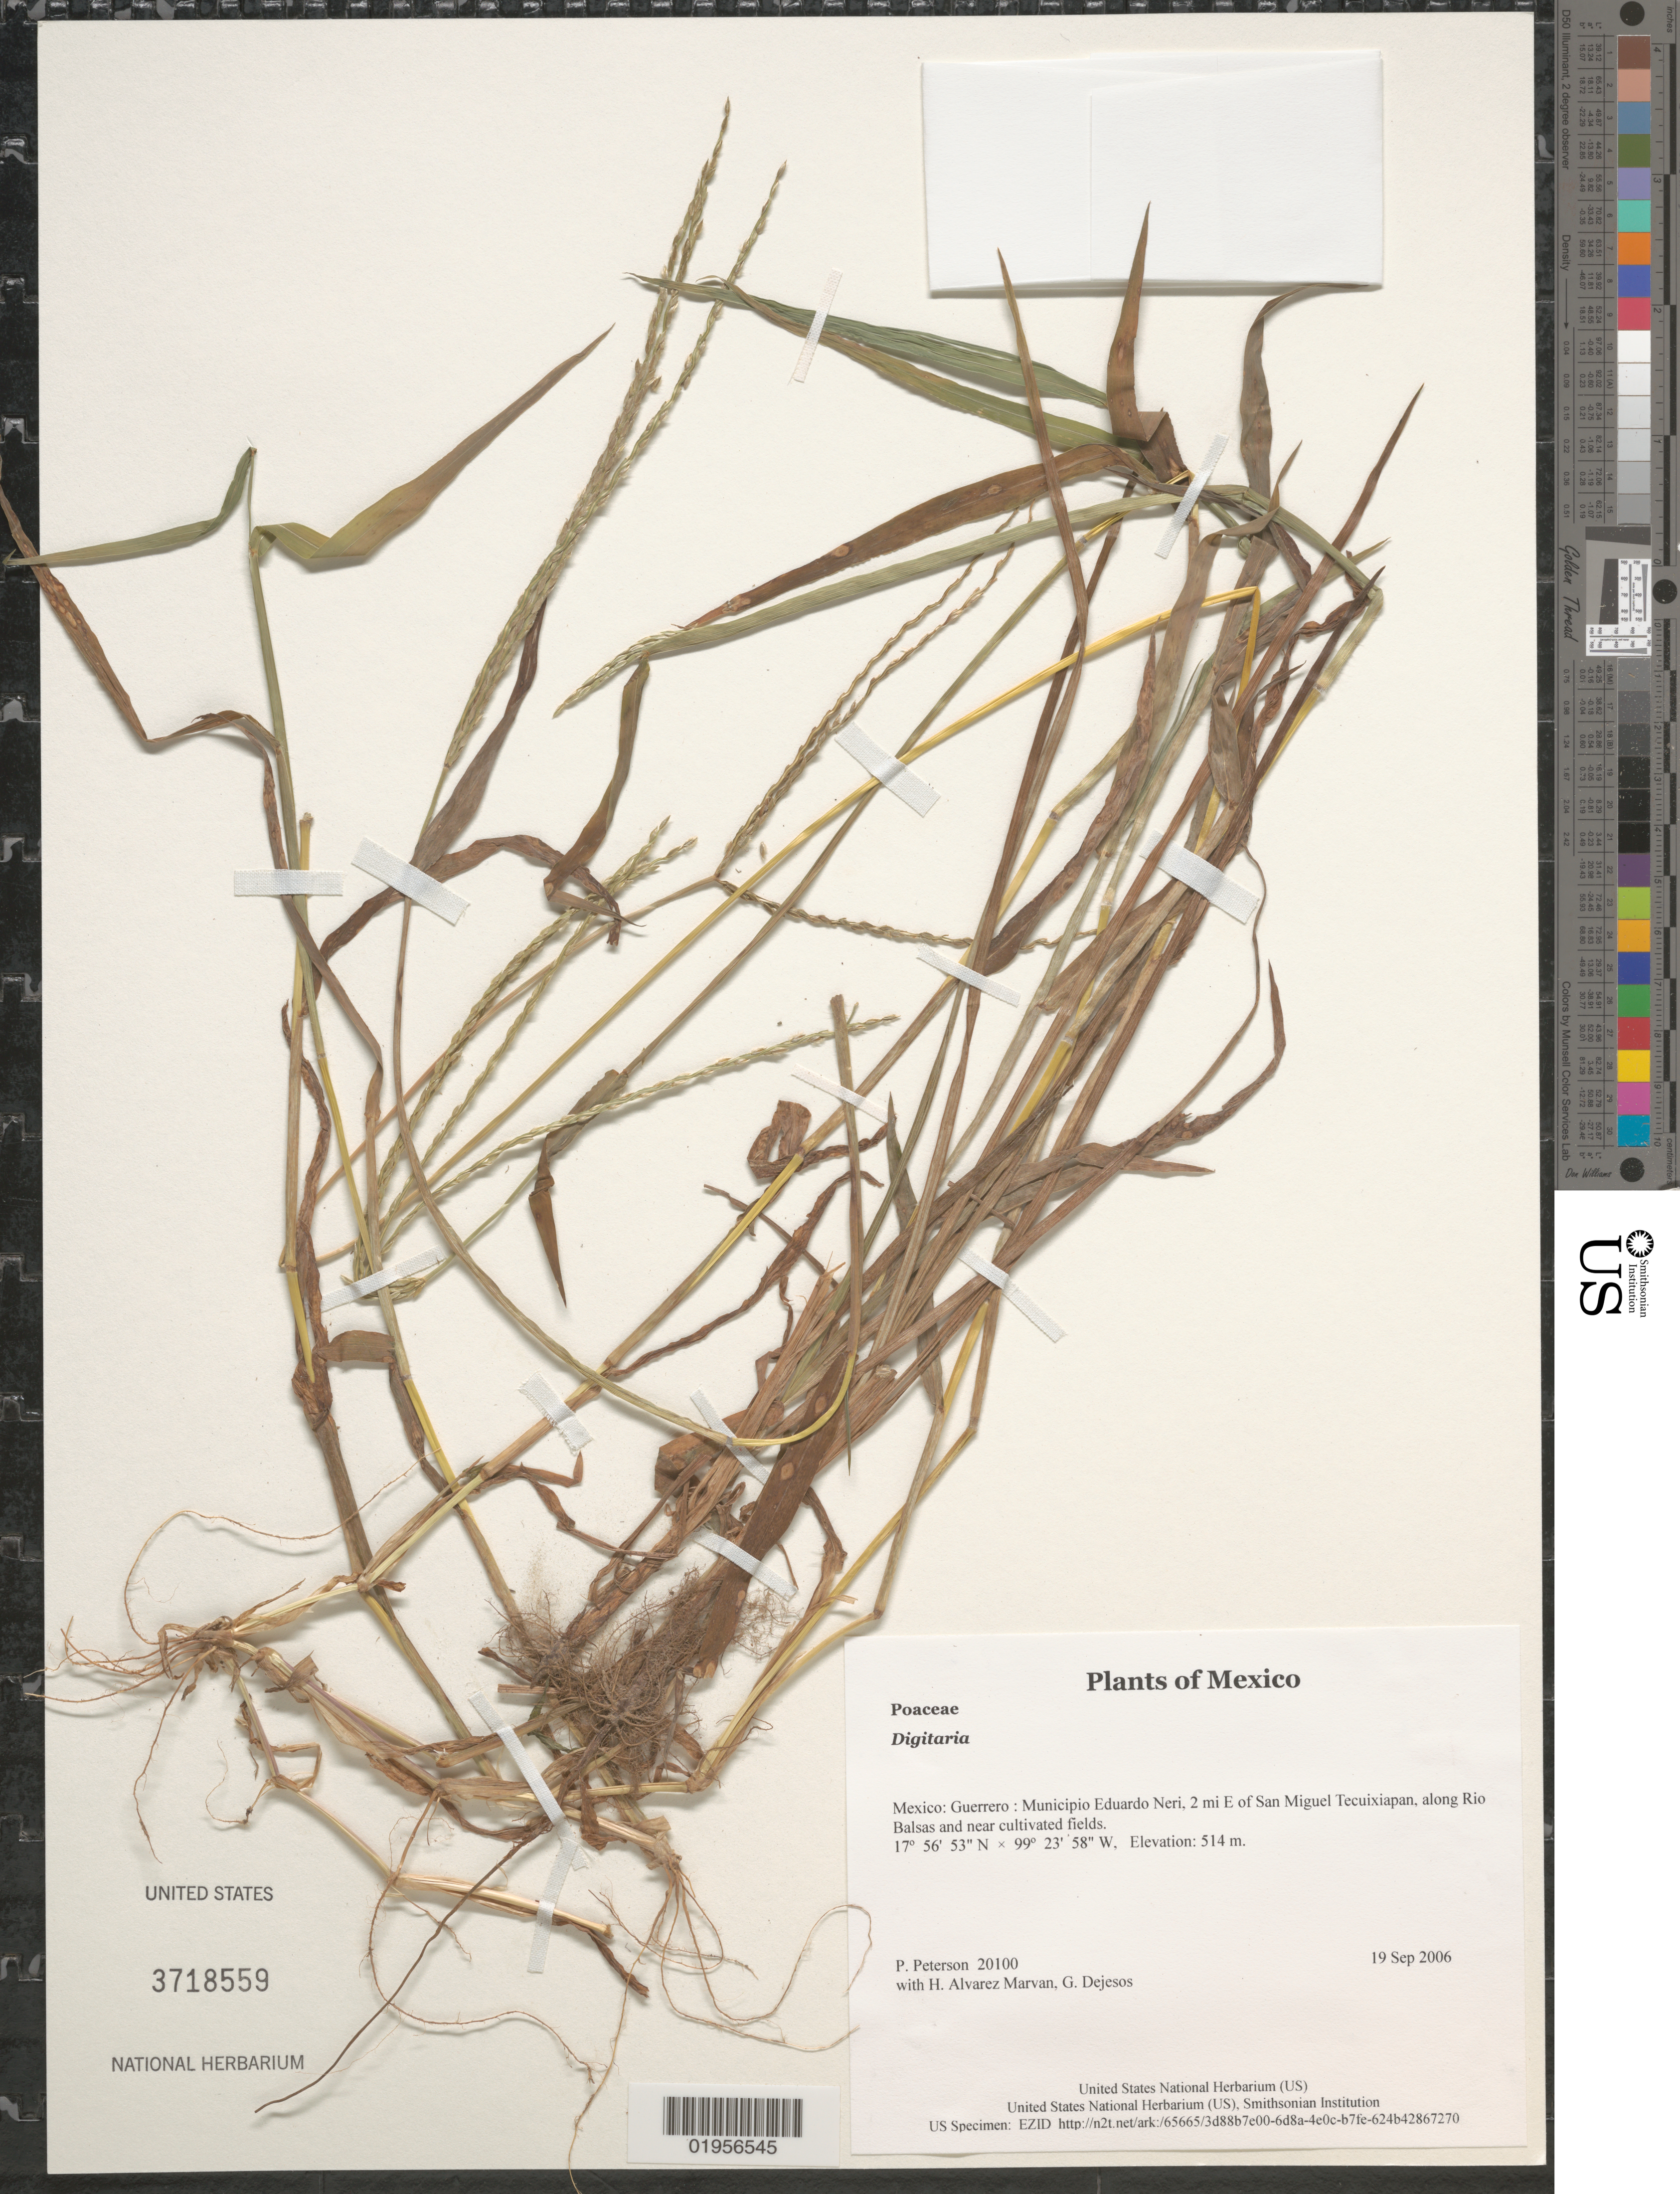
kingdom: Plantae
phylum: Tracheophyta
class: Liliopsida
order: Poales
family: Poaceae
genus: Digitaria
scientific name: Digitaria sp.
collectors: P. M. Peterson, H. Alvarez Marvan & G. Dejesos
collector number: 20100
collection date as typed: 19 Sep 2006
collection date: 2006-09-19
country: Mexico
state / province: Guerrero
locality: Municipio Eduardo Neri, 2 mi E of San Miguel Tecuixiapan, along Rio Balsas and near cultivated fields.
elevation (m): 514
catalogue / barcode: US 3718559